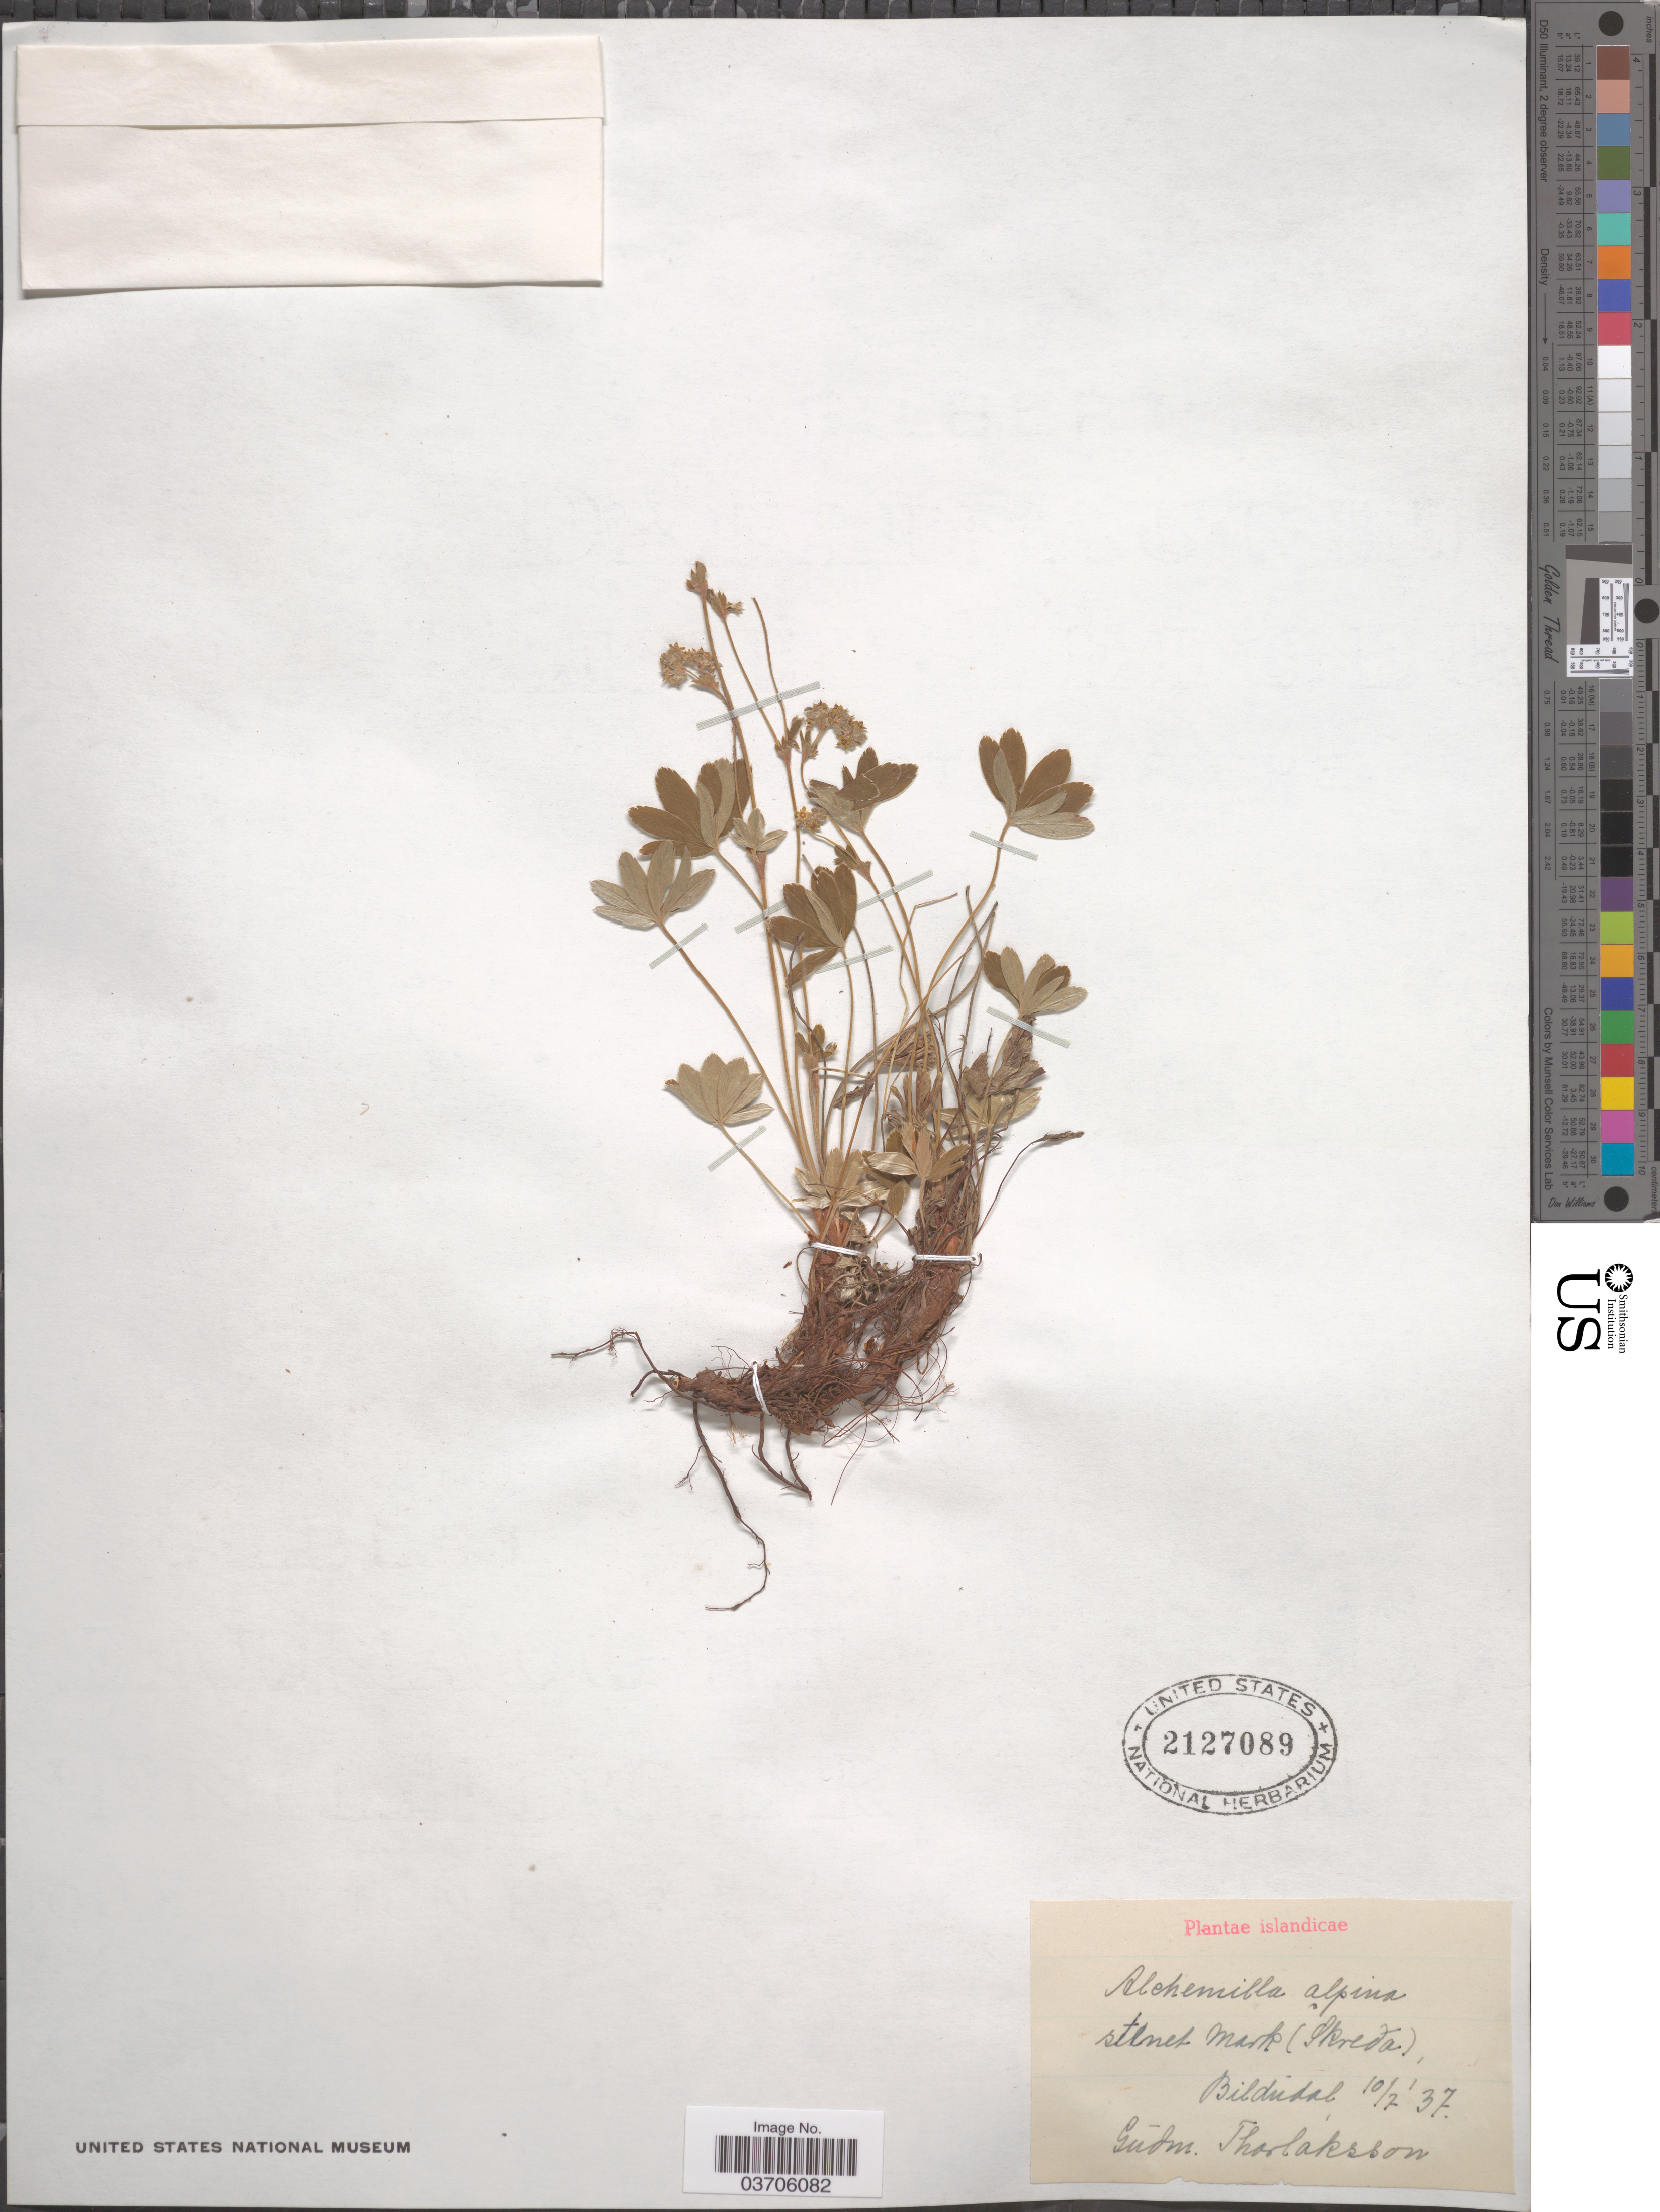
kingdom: Plantae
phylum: Tracheophyta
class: Magnoliopsida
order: Rosales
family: Rosaceae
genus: Alchemilla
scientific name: Alchemilla alpina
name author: L.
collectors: G. Thorlaksson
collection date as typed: Transcribed d/m/y: 10/7/37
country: Iceland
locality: Bildudal.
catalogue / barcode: US 2127089